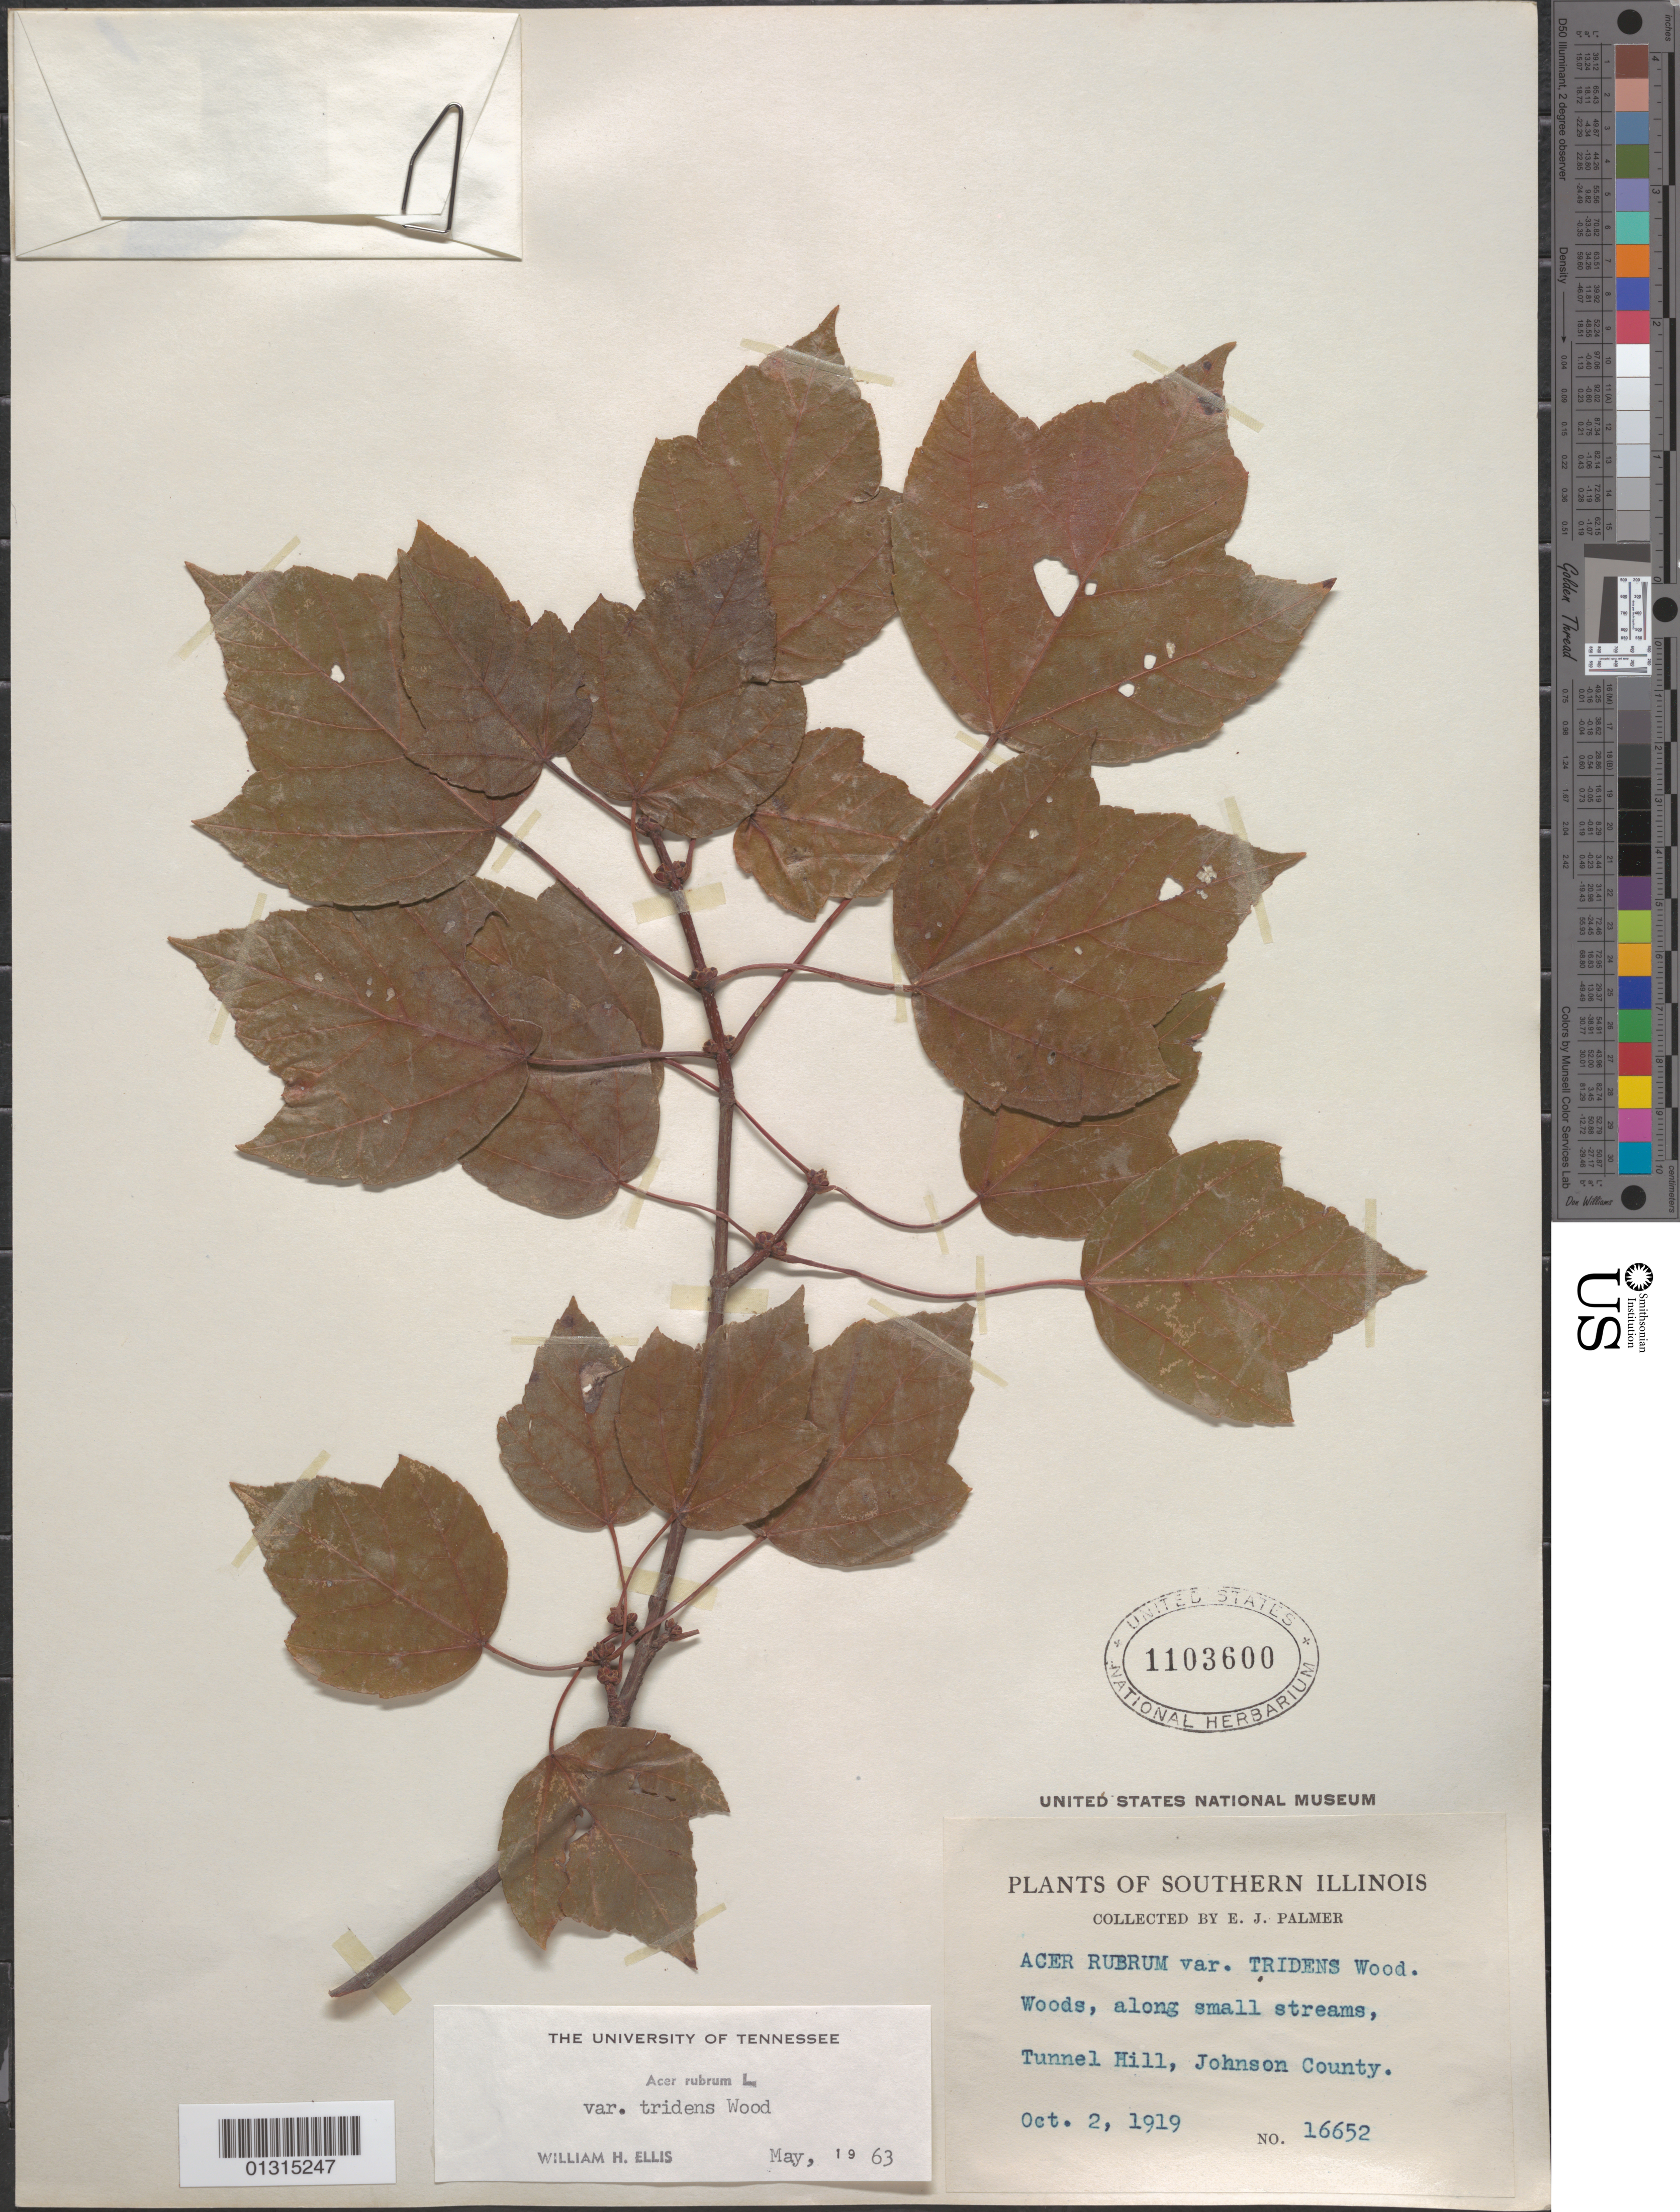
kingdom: Plantae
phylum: Tracheophyta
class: Magnoliopsida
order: Sapindales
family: Sapindaceae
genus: Acer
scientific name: Acer rubrum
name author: L.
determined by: Ellis, W. H.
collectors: E. J. Palmer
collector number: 16652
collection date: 1919-10-02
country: United States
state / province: Illinois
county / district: Johnson County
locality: Johnson County, Tunnel Hill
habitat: Woods along small streams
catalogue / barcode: US 1103600